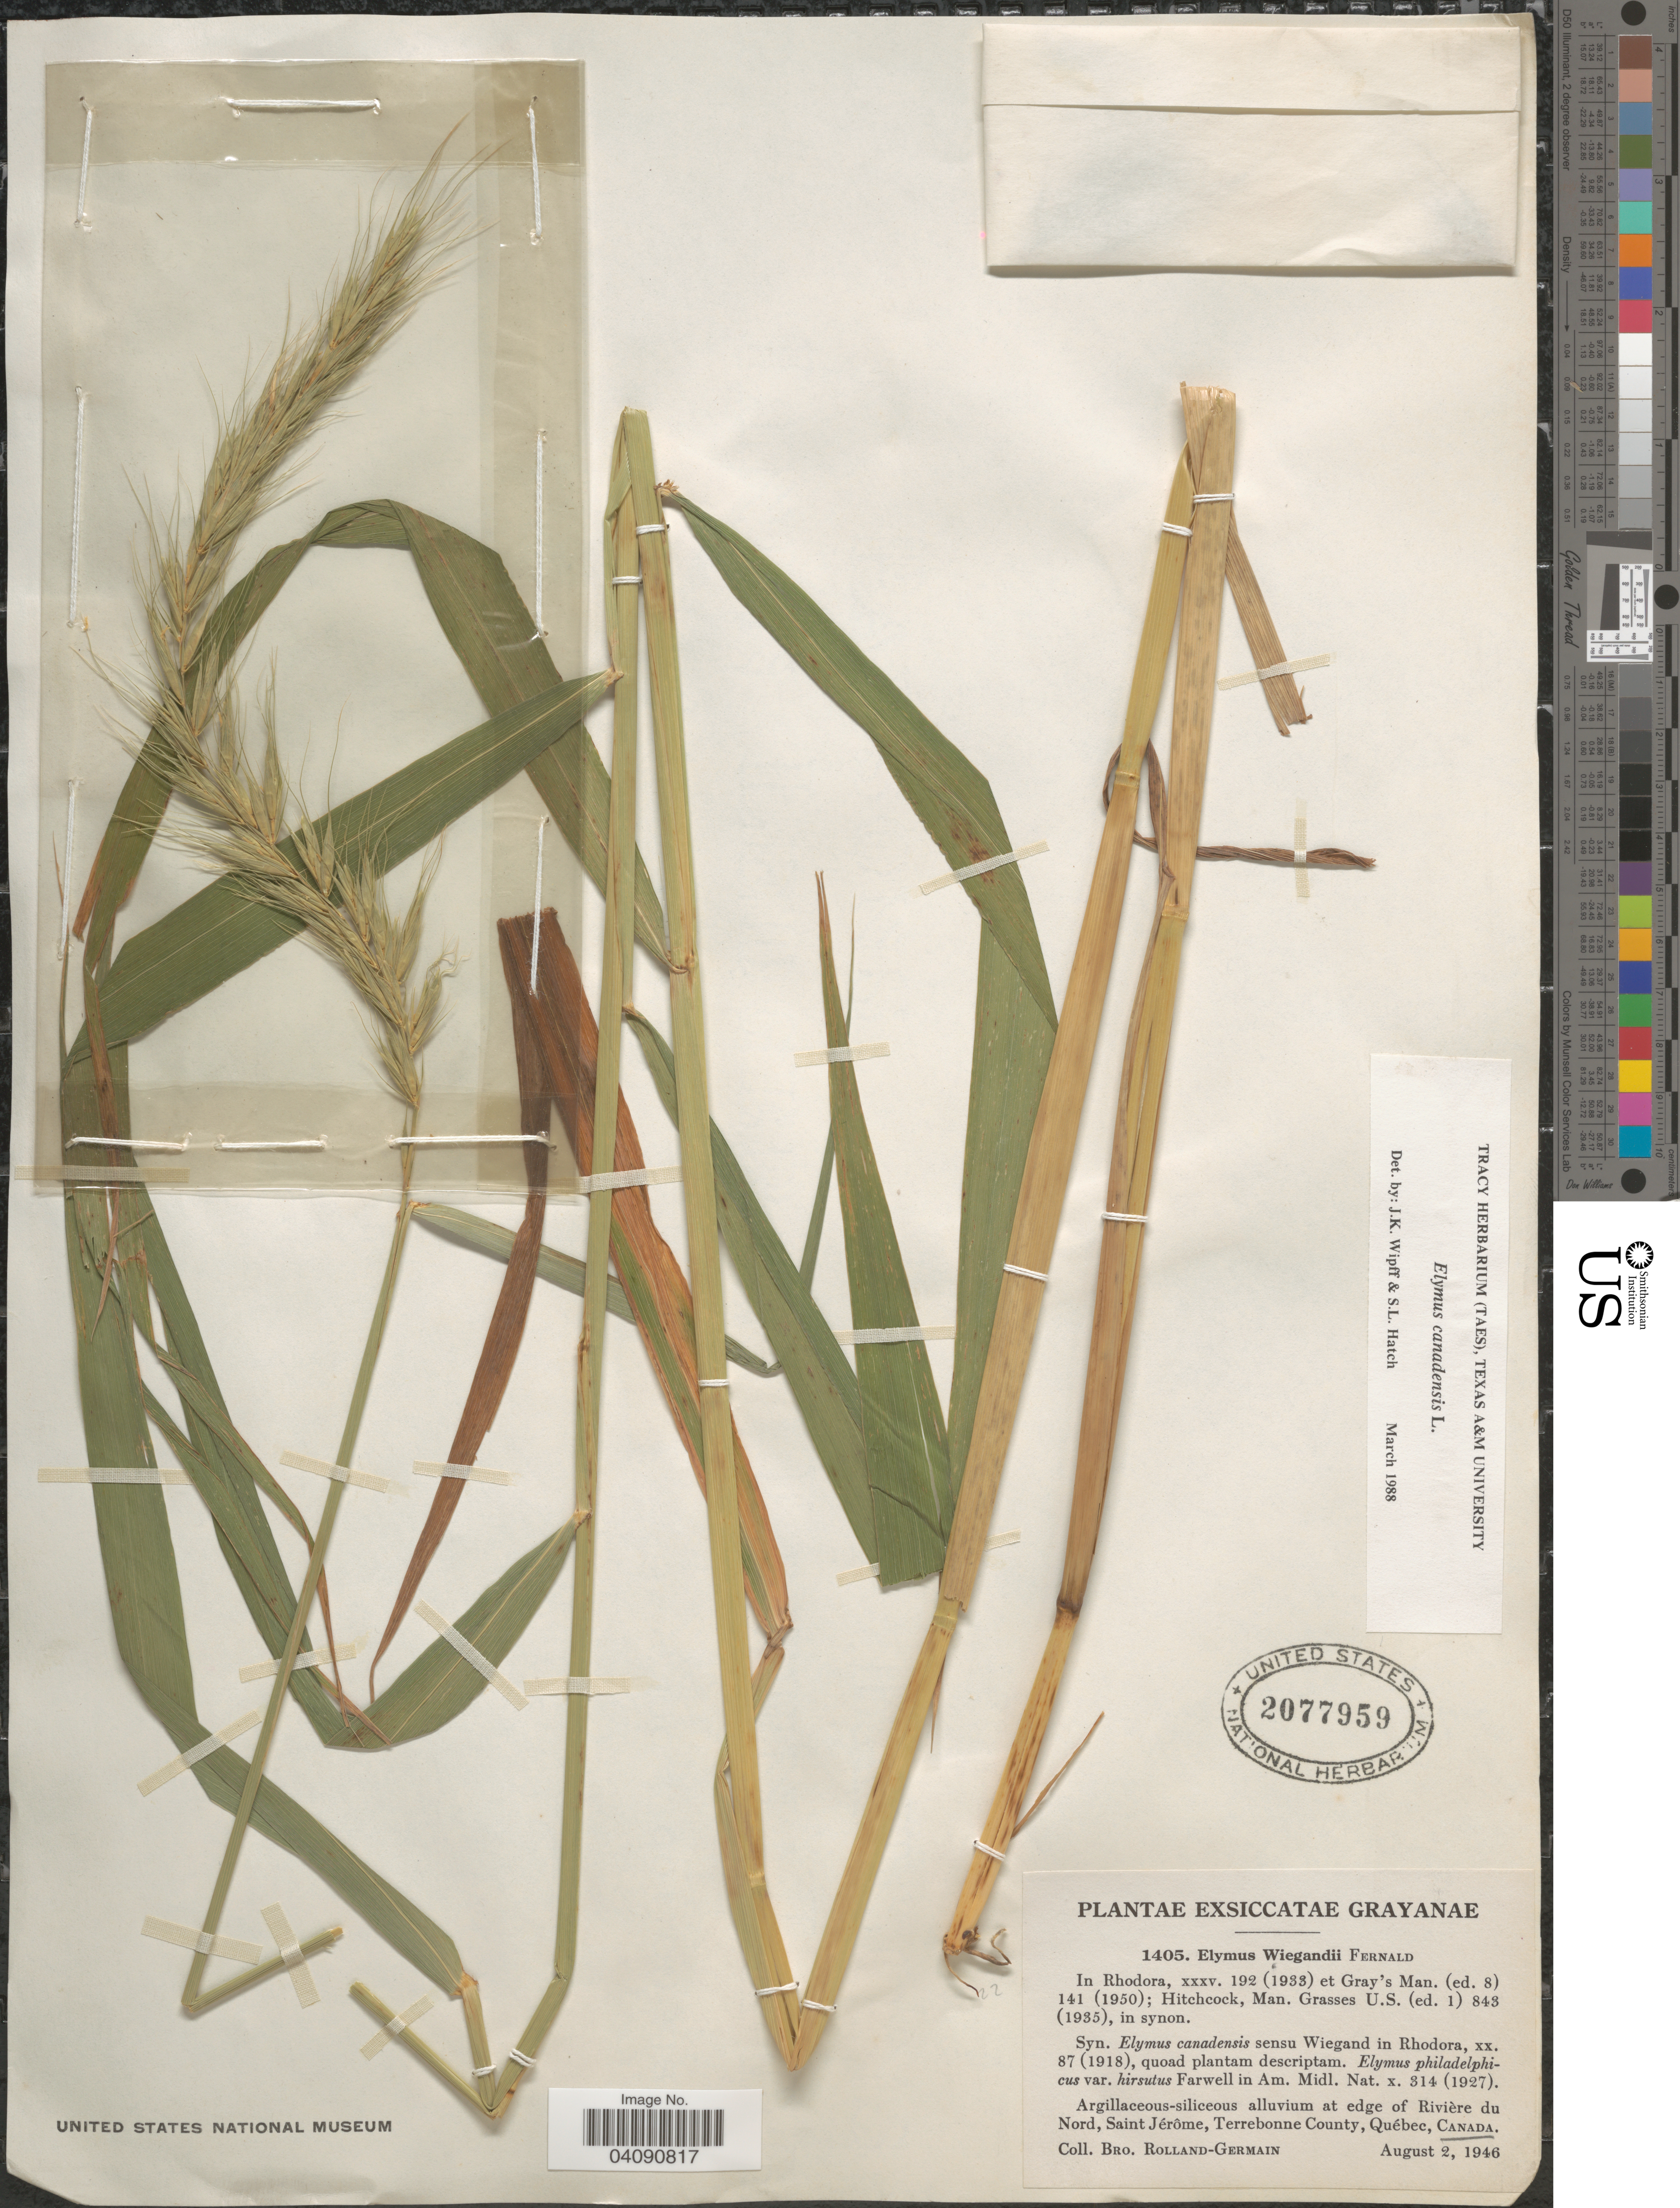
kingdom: Plantae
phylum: Tracheophyta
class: Liliopsida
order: Poales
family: Poaceae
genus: Elymus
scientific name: Elymus canadensis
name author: L.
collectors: Rolland-Germain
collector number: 1405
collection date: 1946-08-02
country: Canada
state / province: Quebec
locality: Grayanae. Argillaceous-siliceous alluvium at edge of Rivière du Nord, Saint Jérôme, Terrebonne County.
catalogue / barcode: US 2077959